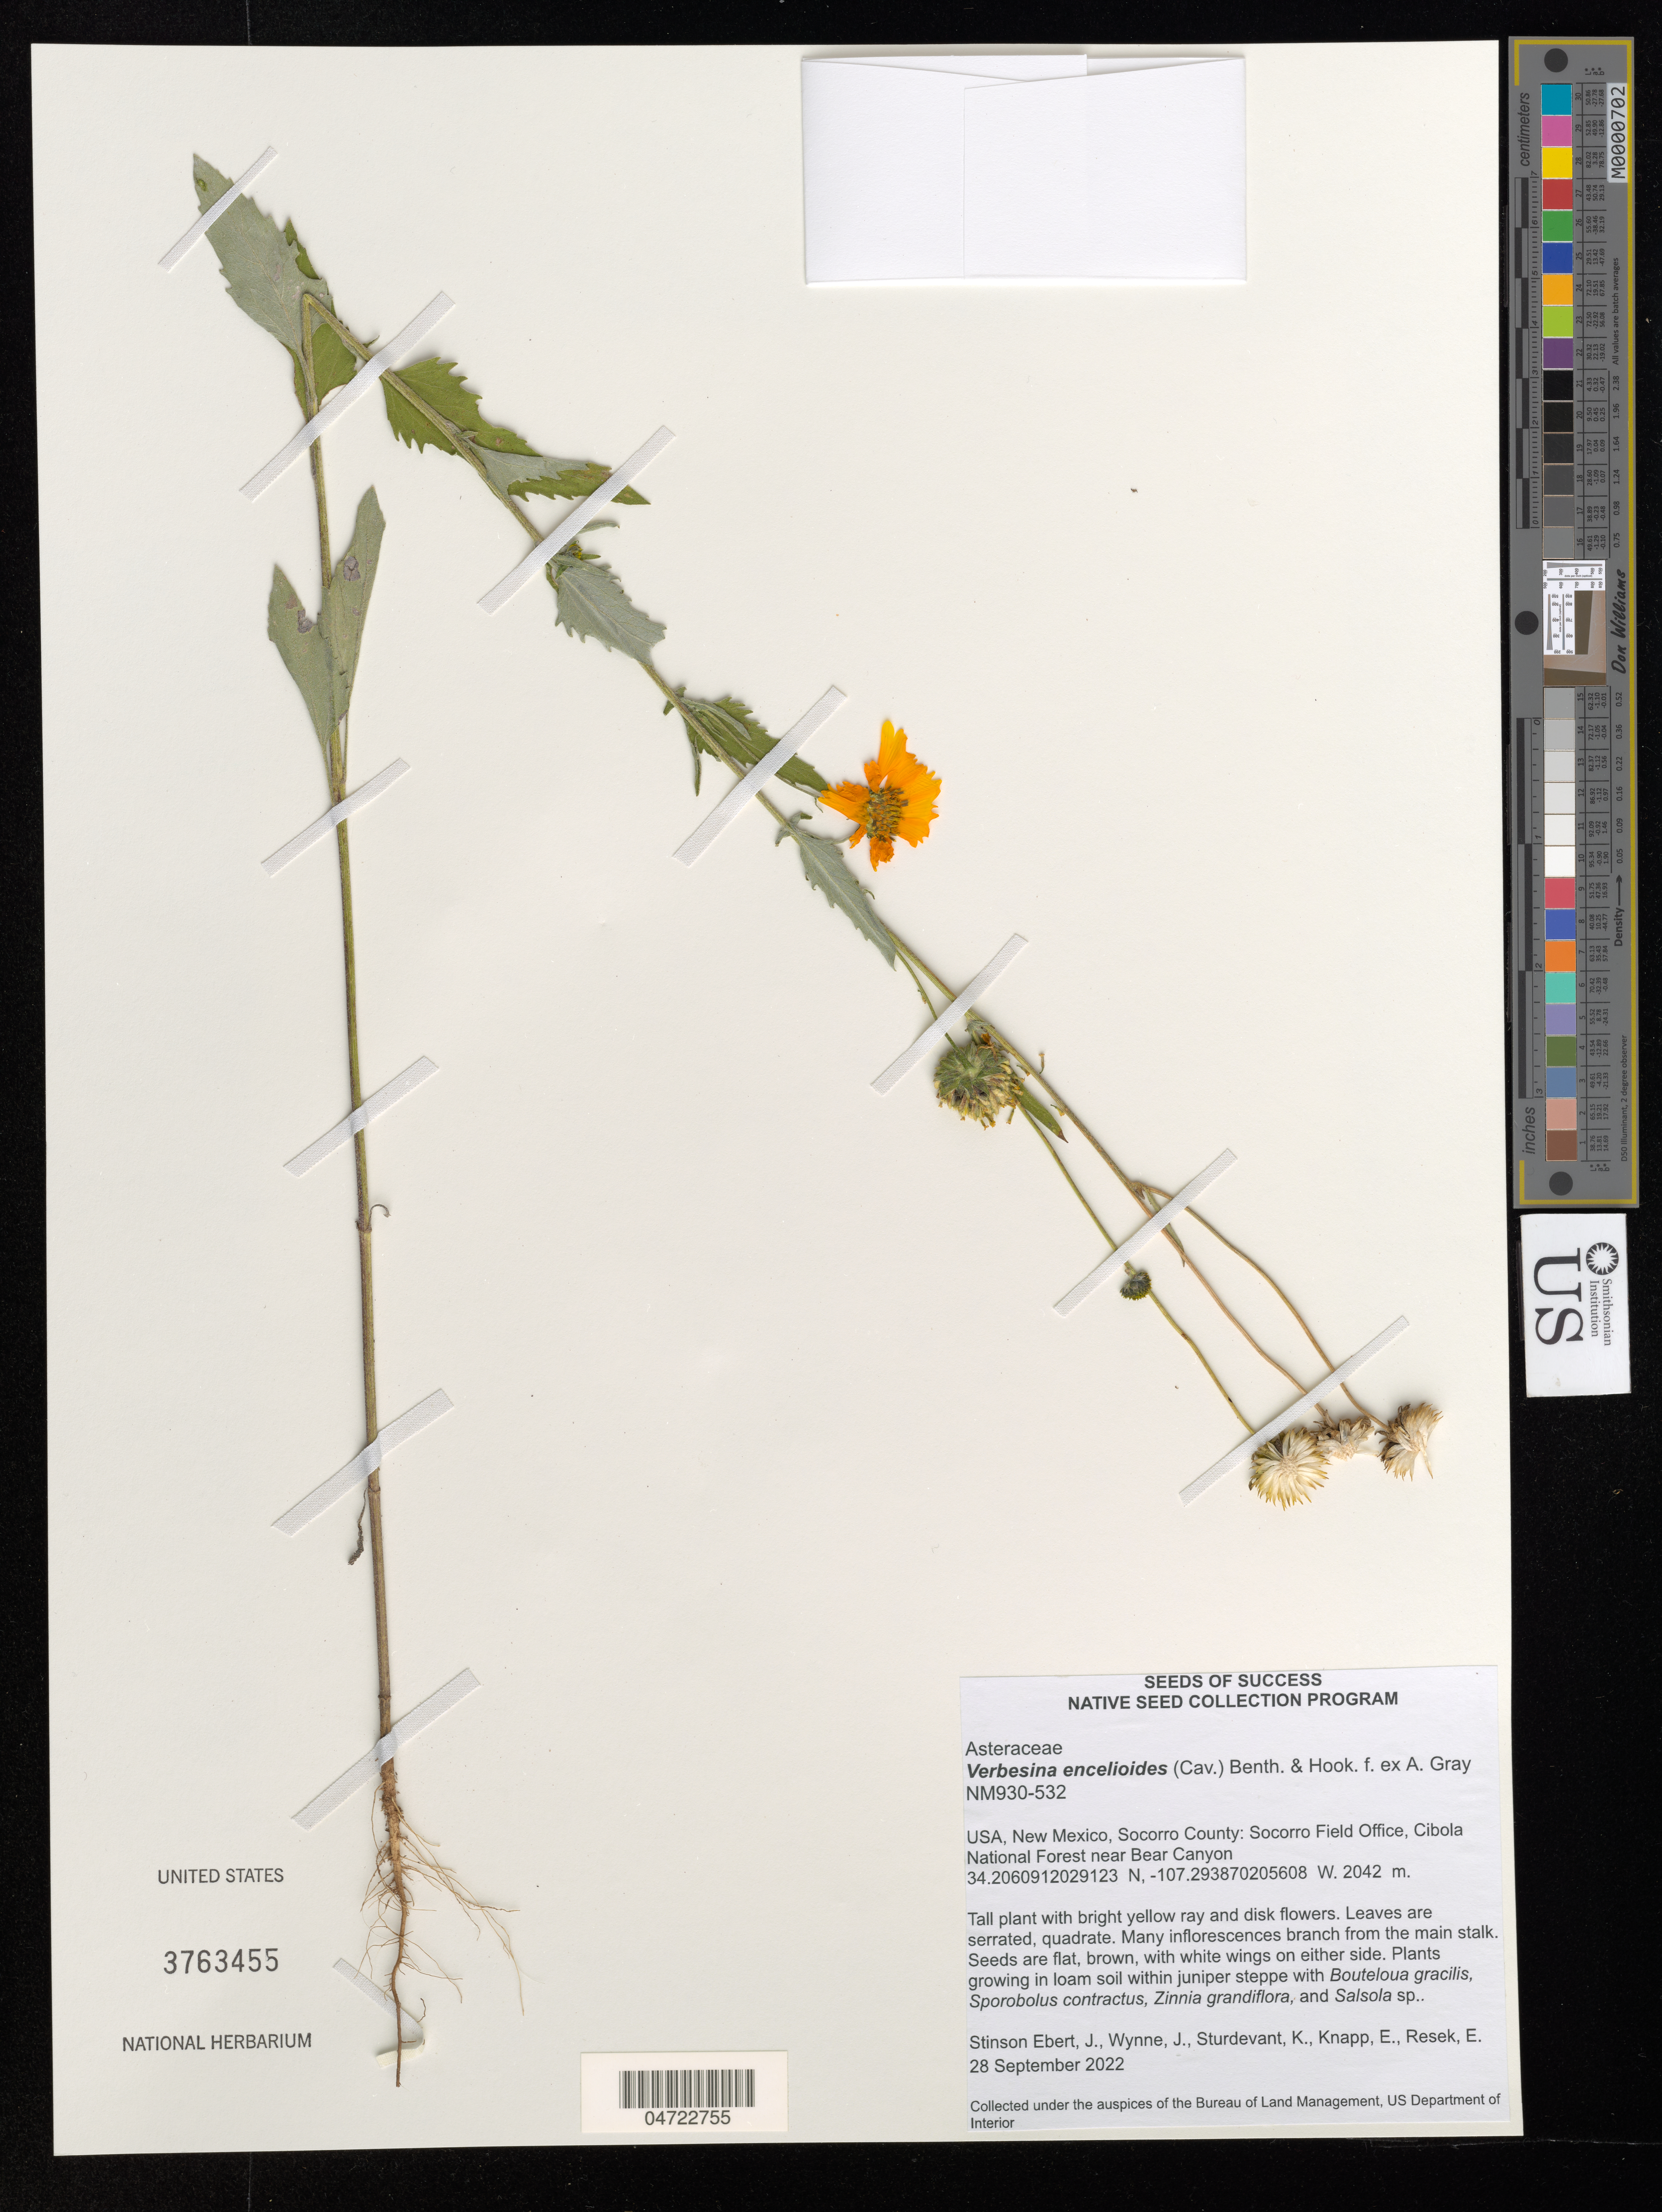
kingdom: Plantae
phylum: Tracheophyta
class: Magnoliopsida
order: Asterales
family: Asteraceae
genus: Verbesina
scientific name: Verbesina encelioides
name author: (Cav.) Benth. & Hook. ex A. Gray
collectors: J. Stinson Ebert, J. Wynne, K. Sturdevant, E. Knapp & E. Resek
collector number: NM930-532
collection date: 2022-09-28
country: United States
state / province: New Mexico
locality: Socorro County: Socorro Field Office, Cibola National Forest near Bear Canyon.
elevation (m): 2042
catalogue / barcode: US 3763455